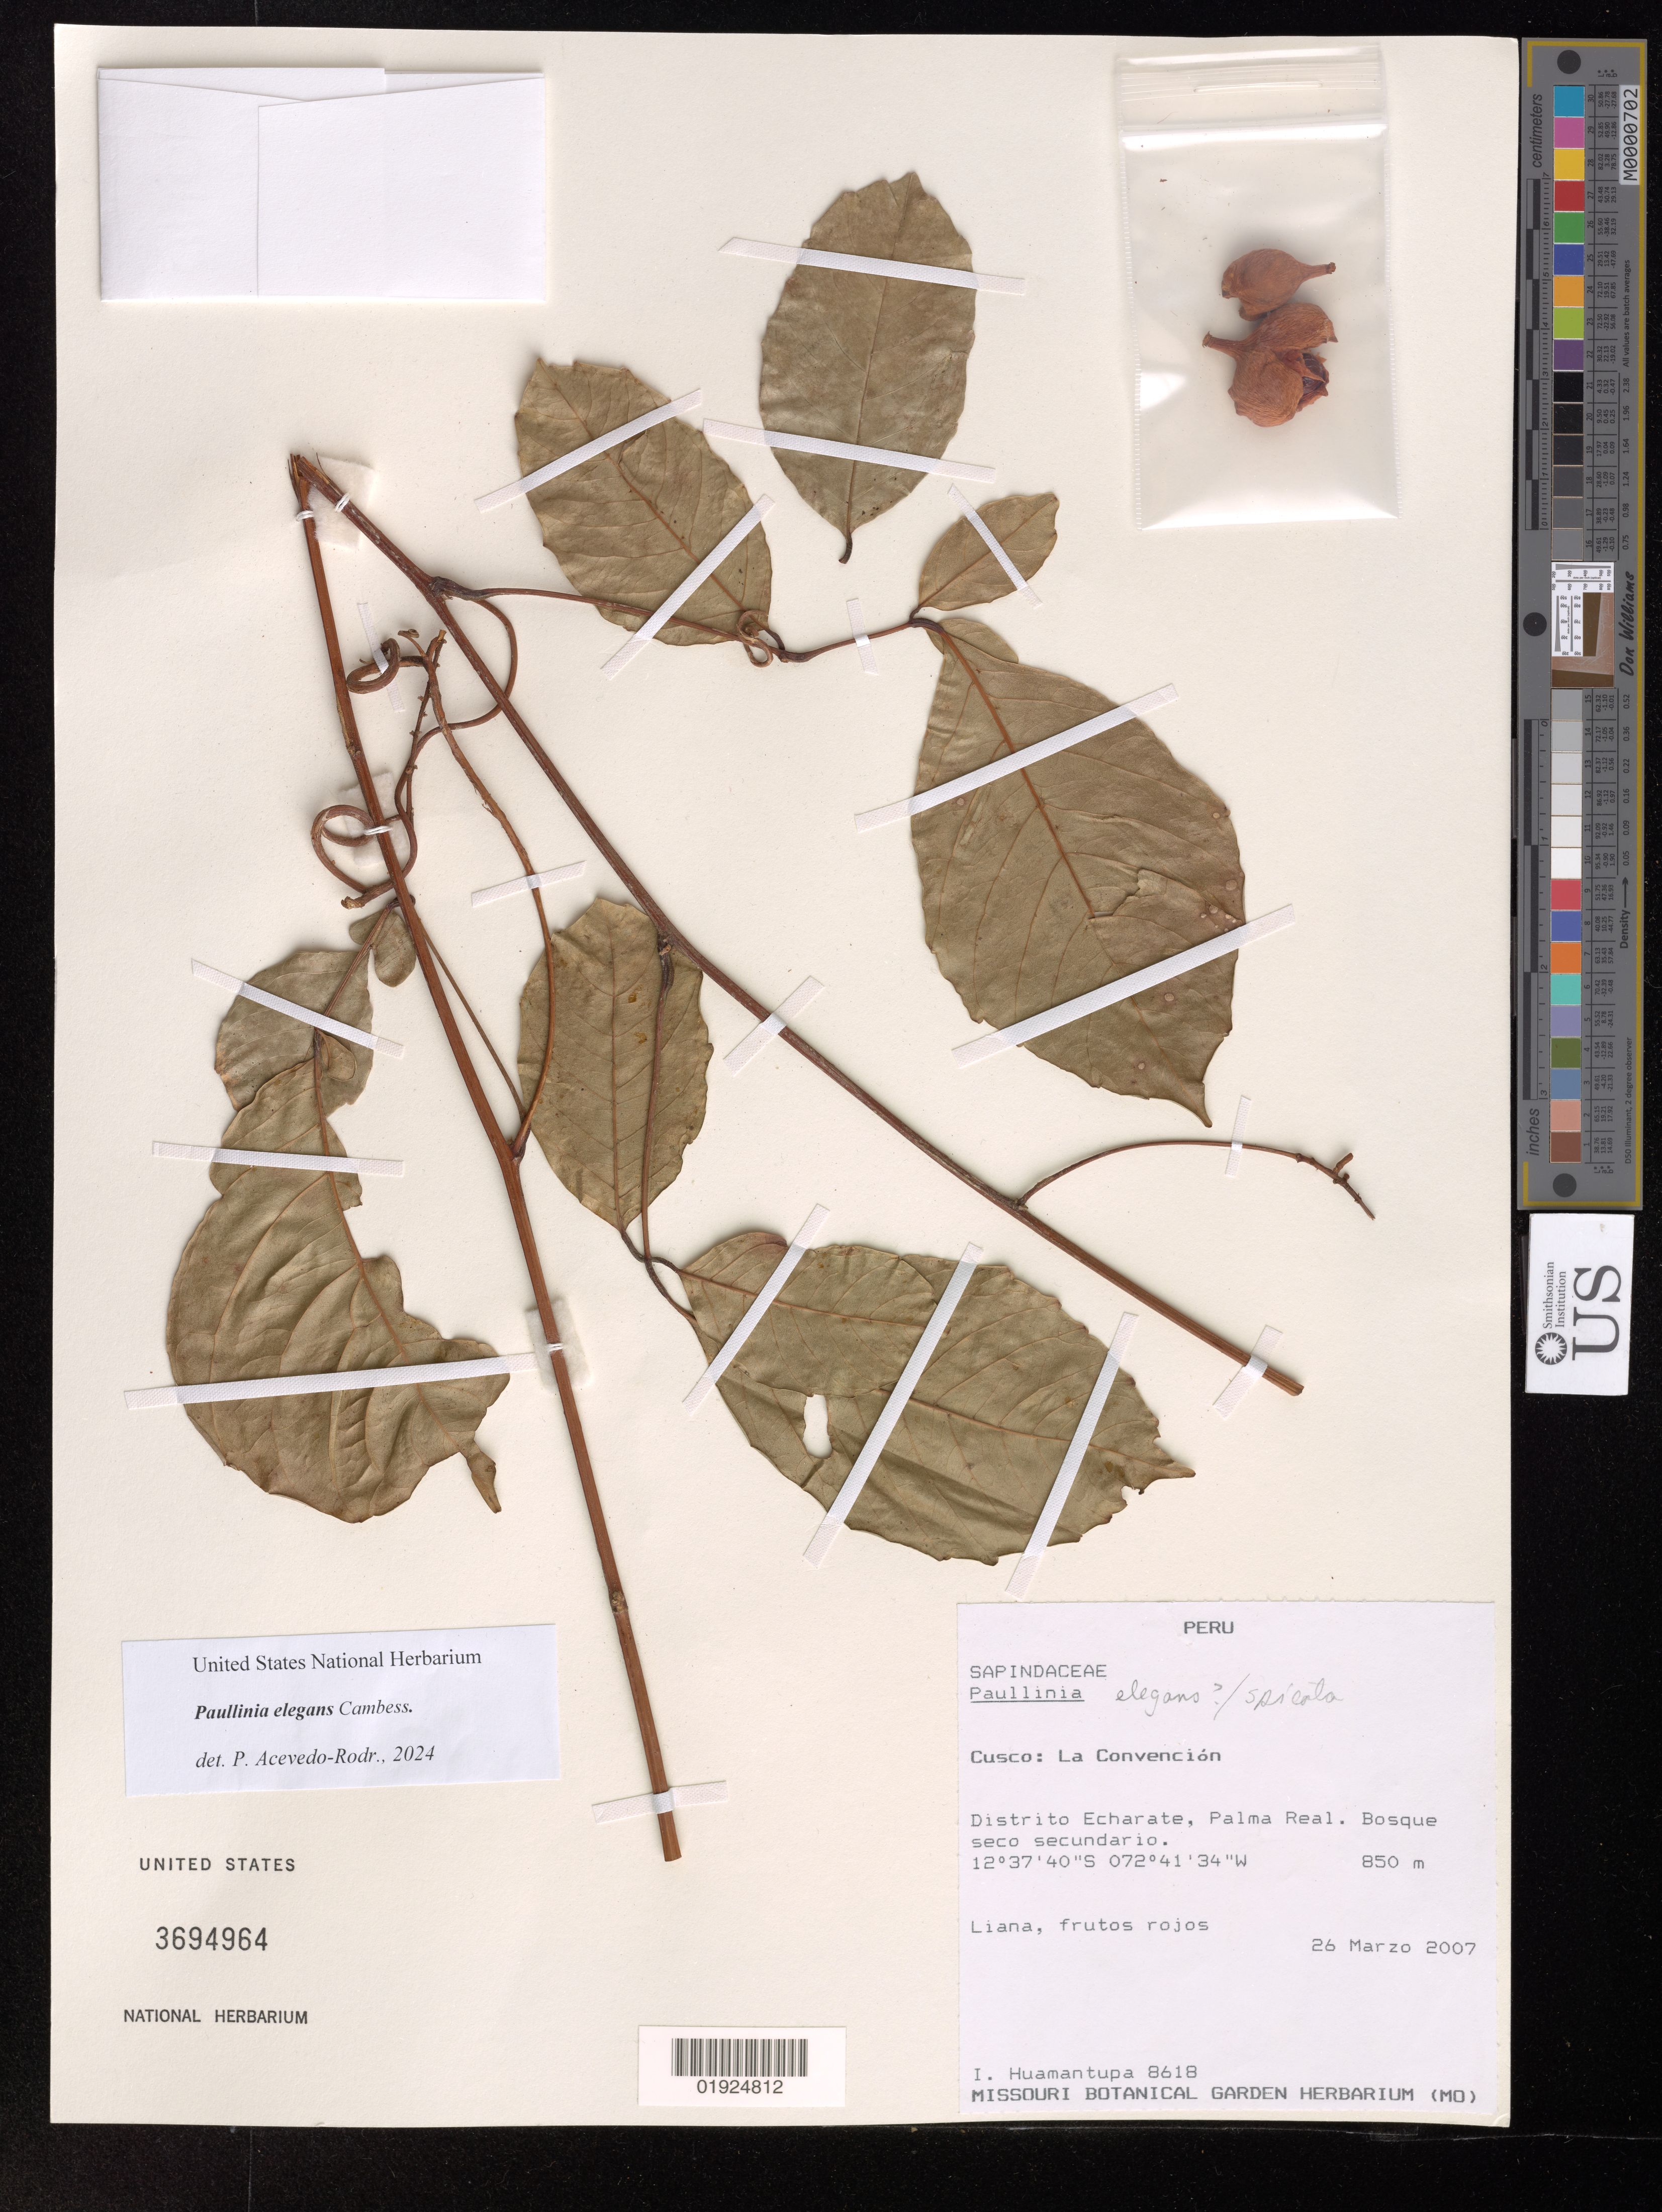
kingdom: Plantae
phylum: Tracheophyta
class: Magnoliopsida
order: Sapindales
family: Sapindaceae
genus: Paullinia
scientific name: Paullinia elegans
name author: Cambess.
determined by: Acevedo-Rodriguez, P., (US), Smithsonian Institution - National Museum of Natural History (UNITED STATES)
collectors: I. Huamantupa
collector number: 8618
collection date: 2007-03-26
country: Peru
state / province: Cusco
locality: La Convención. Distrito Echarate, Palma Real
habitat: Bosque seco secundario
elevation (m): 850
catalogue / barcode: US 3694964